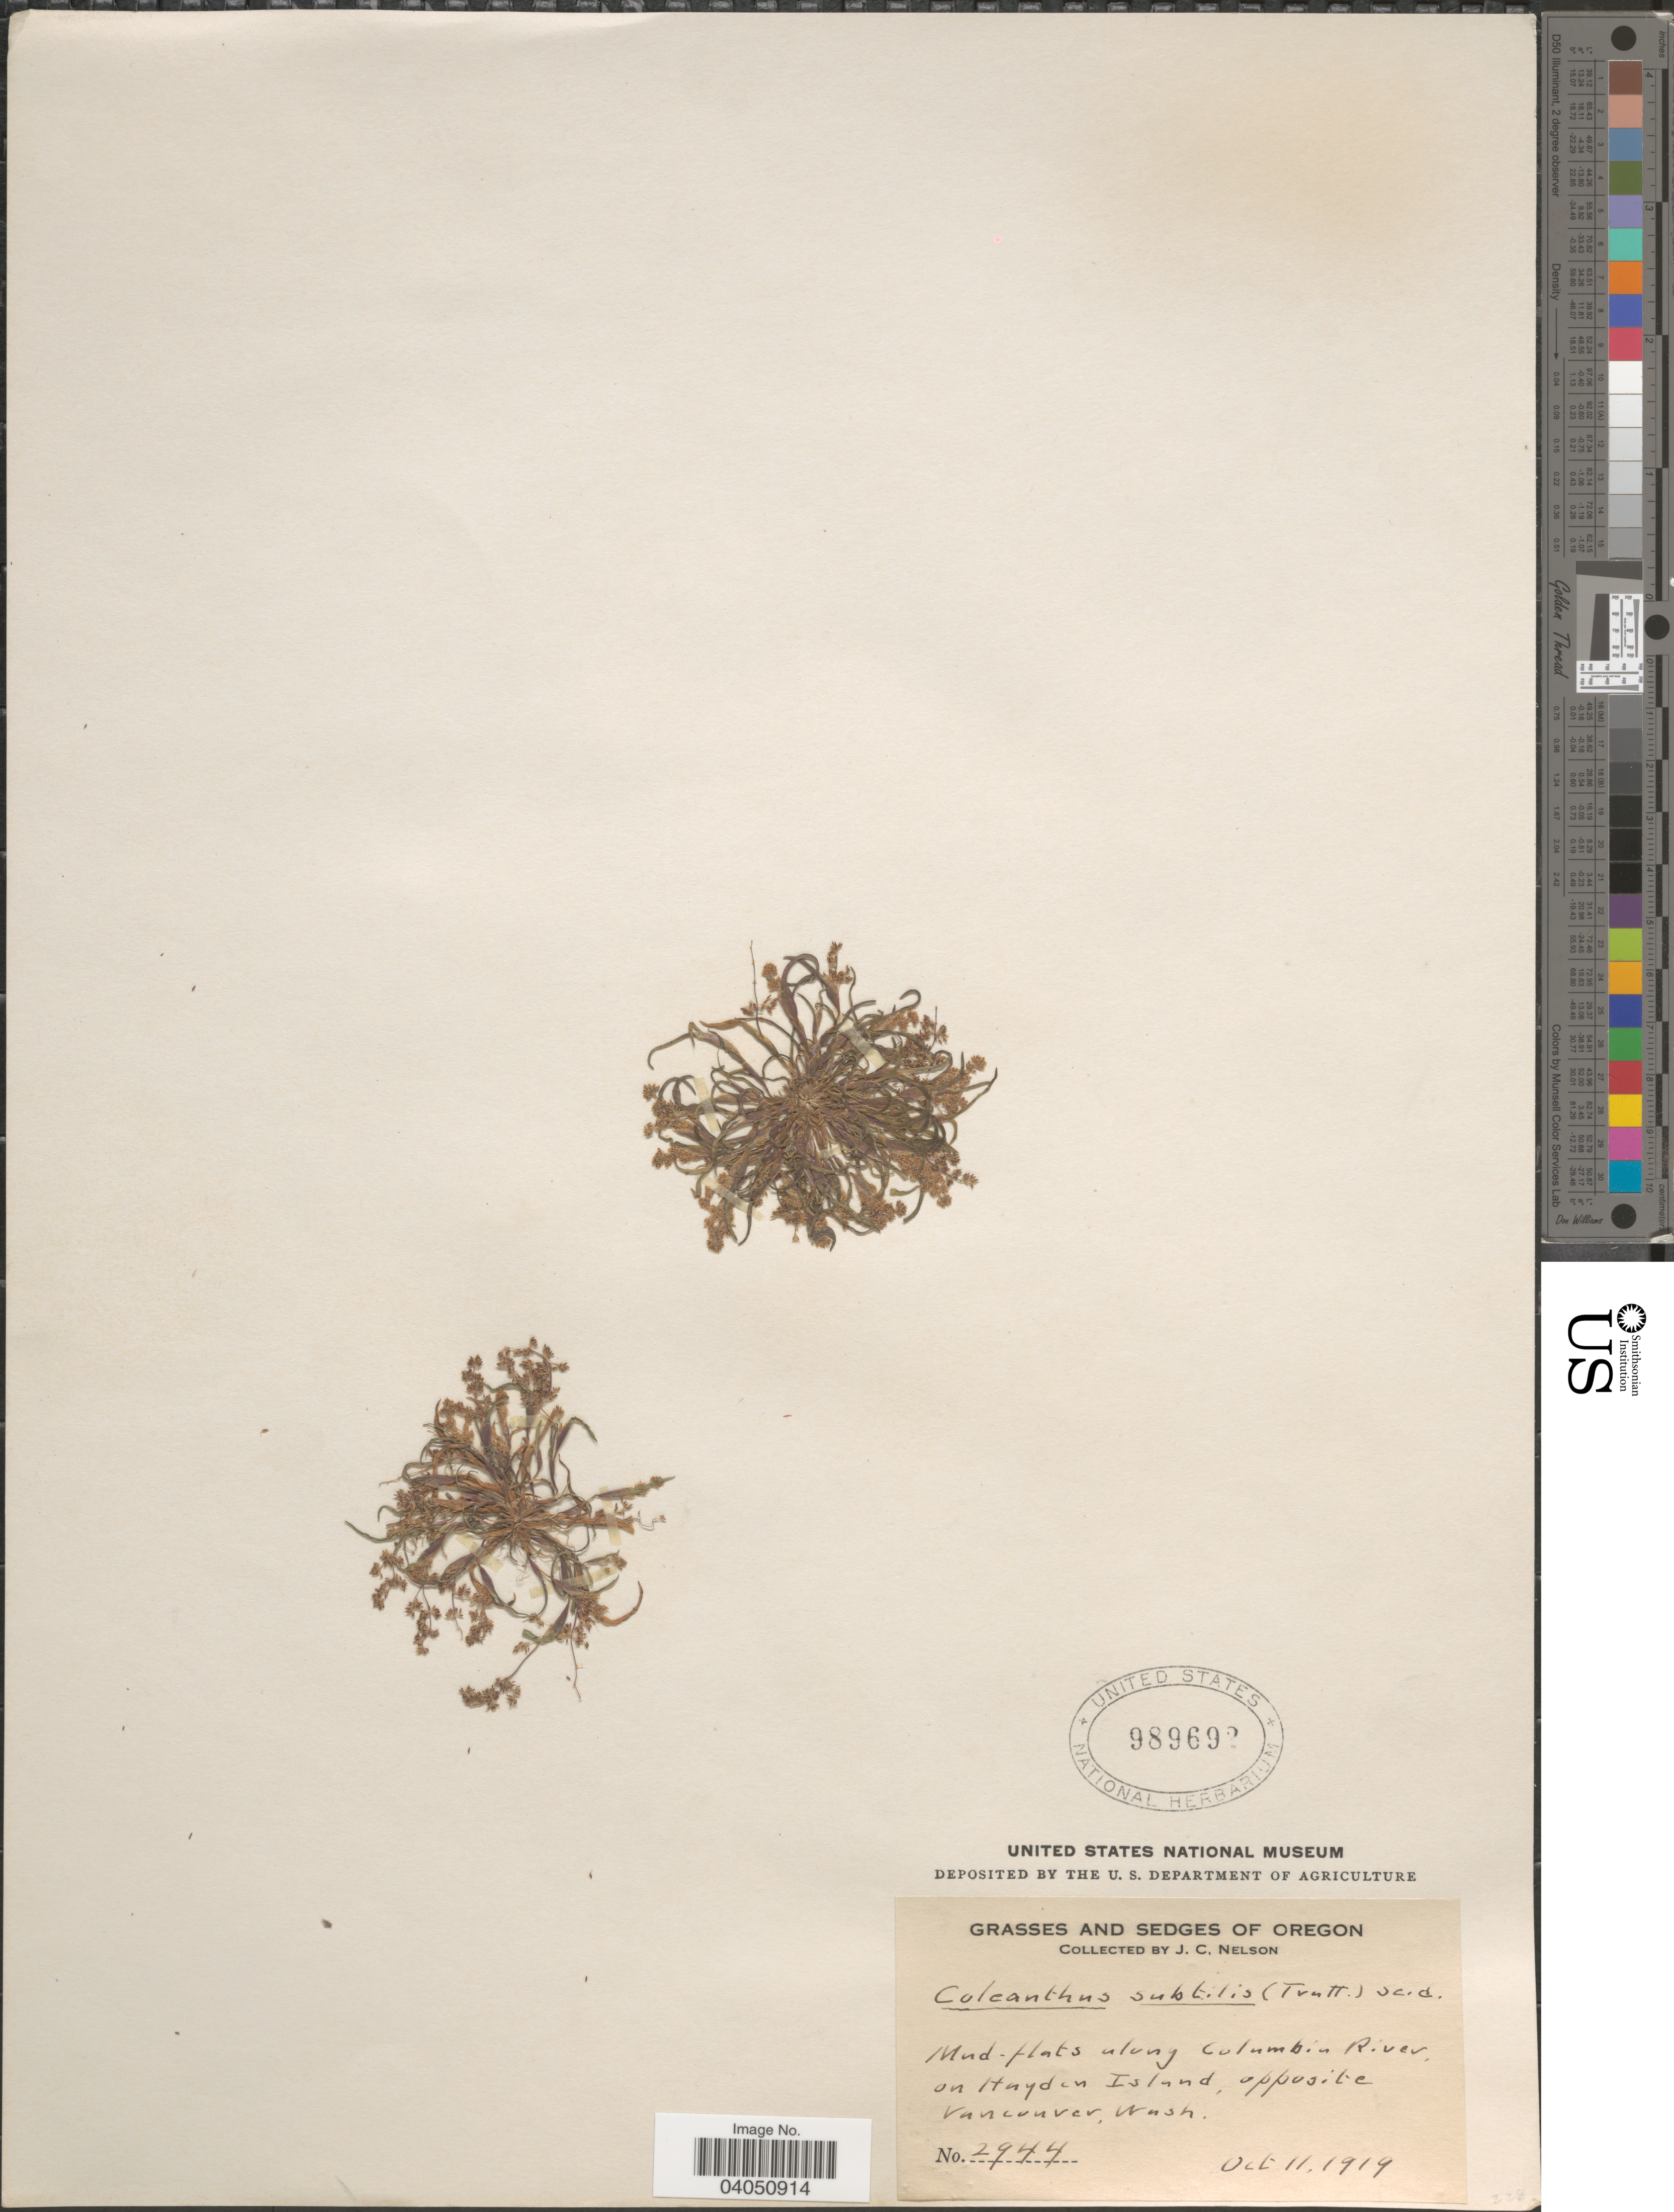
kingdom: Plantae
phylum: Tracheophyta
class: Liliopsida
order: Poales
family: Poaceae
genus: Coleanthus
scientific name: Coleanthus subtilis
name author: (Tratt.) Seidl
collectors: J. C. Nelson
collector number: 2944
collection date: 1919-10-11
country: United States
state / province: Oregon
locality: Mut flats along Columbia River on Hayden Island, opposite Vancouver, Wash.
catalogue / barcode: US 989692